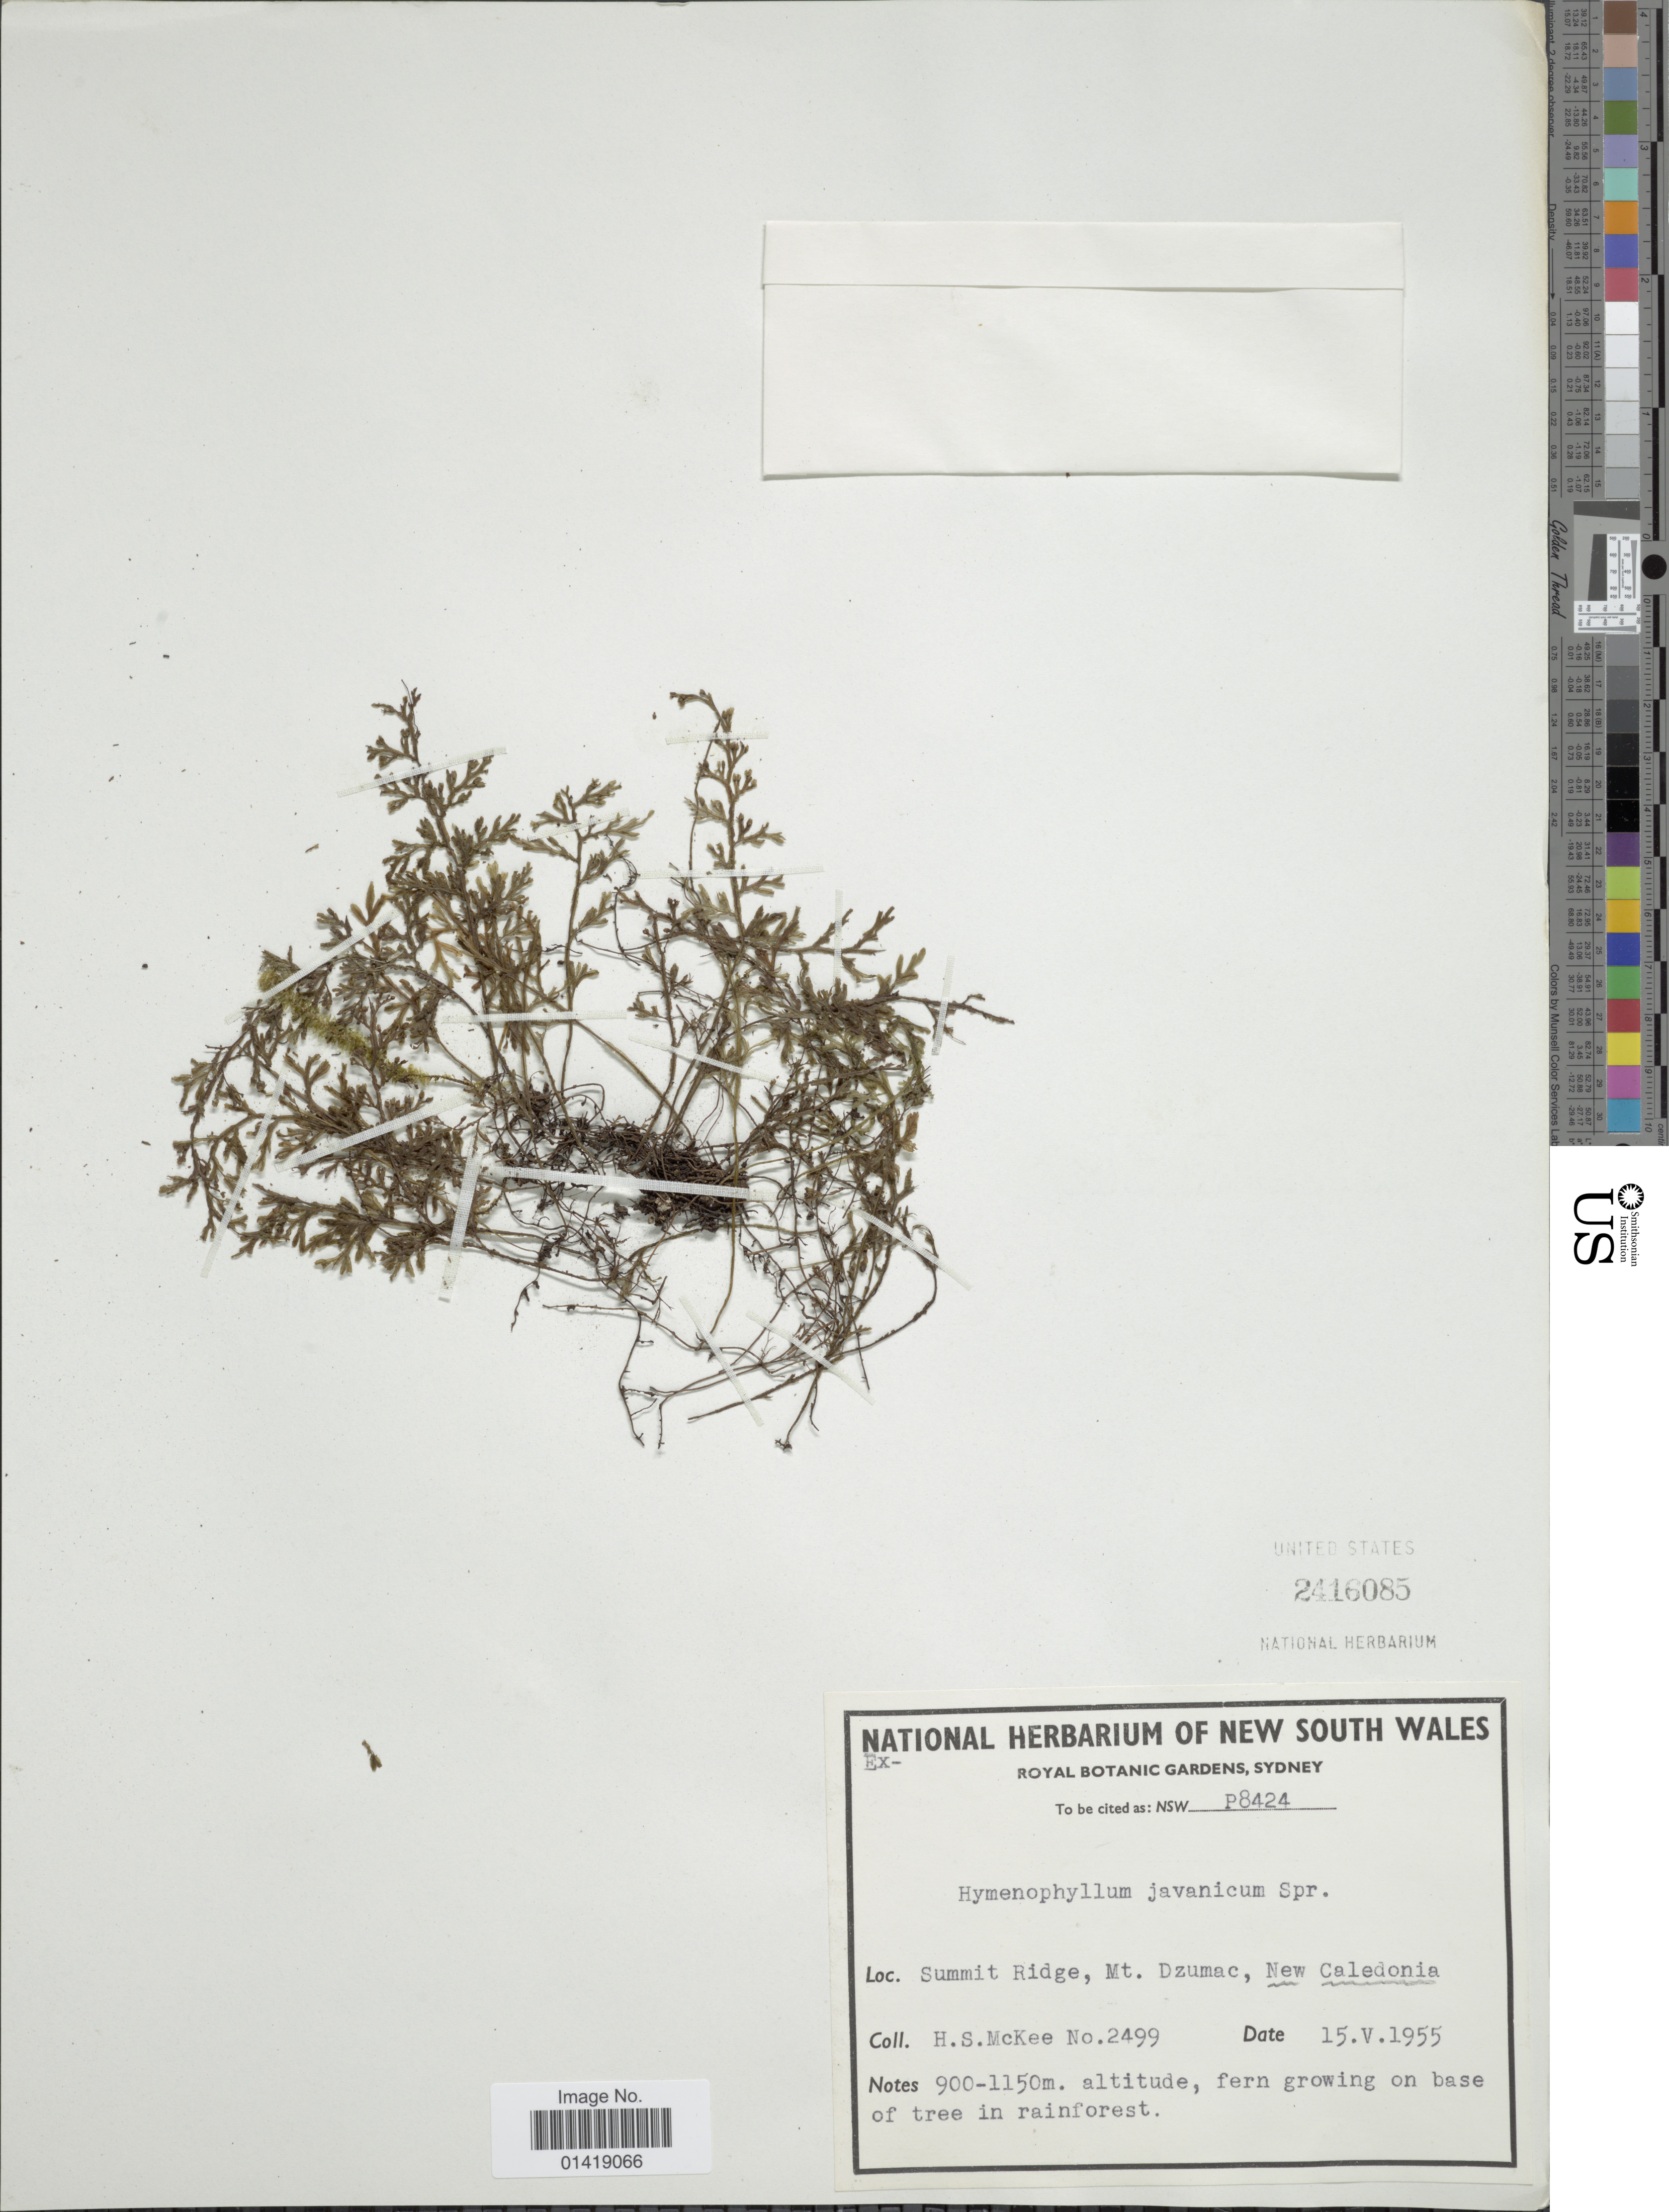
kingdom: Plantae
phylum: Tracheophyta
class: Polypodiopsida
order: Hymenophyllales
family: Hymenophyllaceae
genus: Hymenophyllum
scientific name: Hymenophyllum javanicum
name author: Spreng.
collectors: H. S. McKee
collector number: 2499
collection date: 1955-05-15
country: Australia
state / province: New South Wales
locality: Summit ridge, Mt. Dzumac New Caledonia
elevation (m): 900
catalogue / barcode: US 2416085